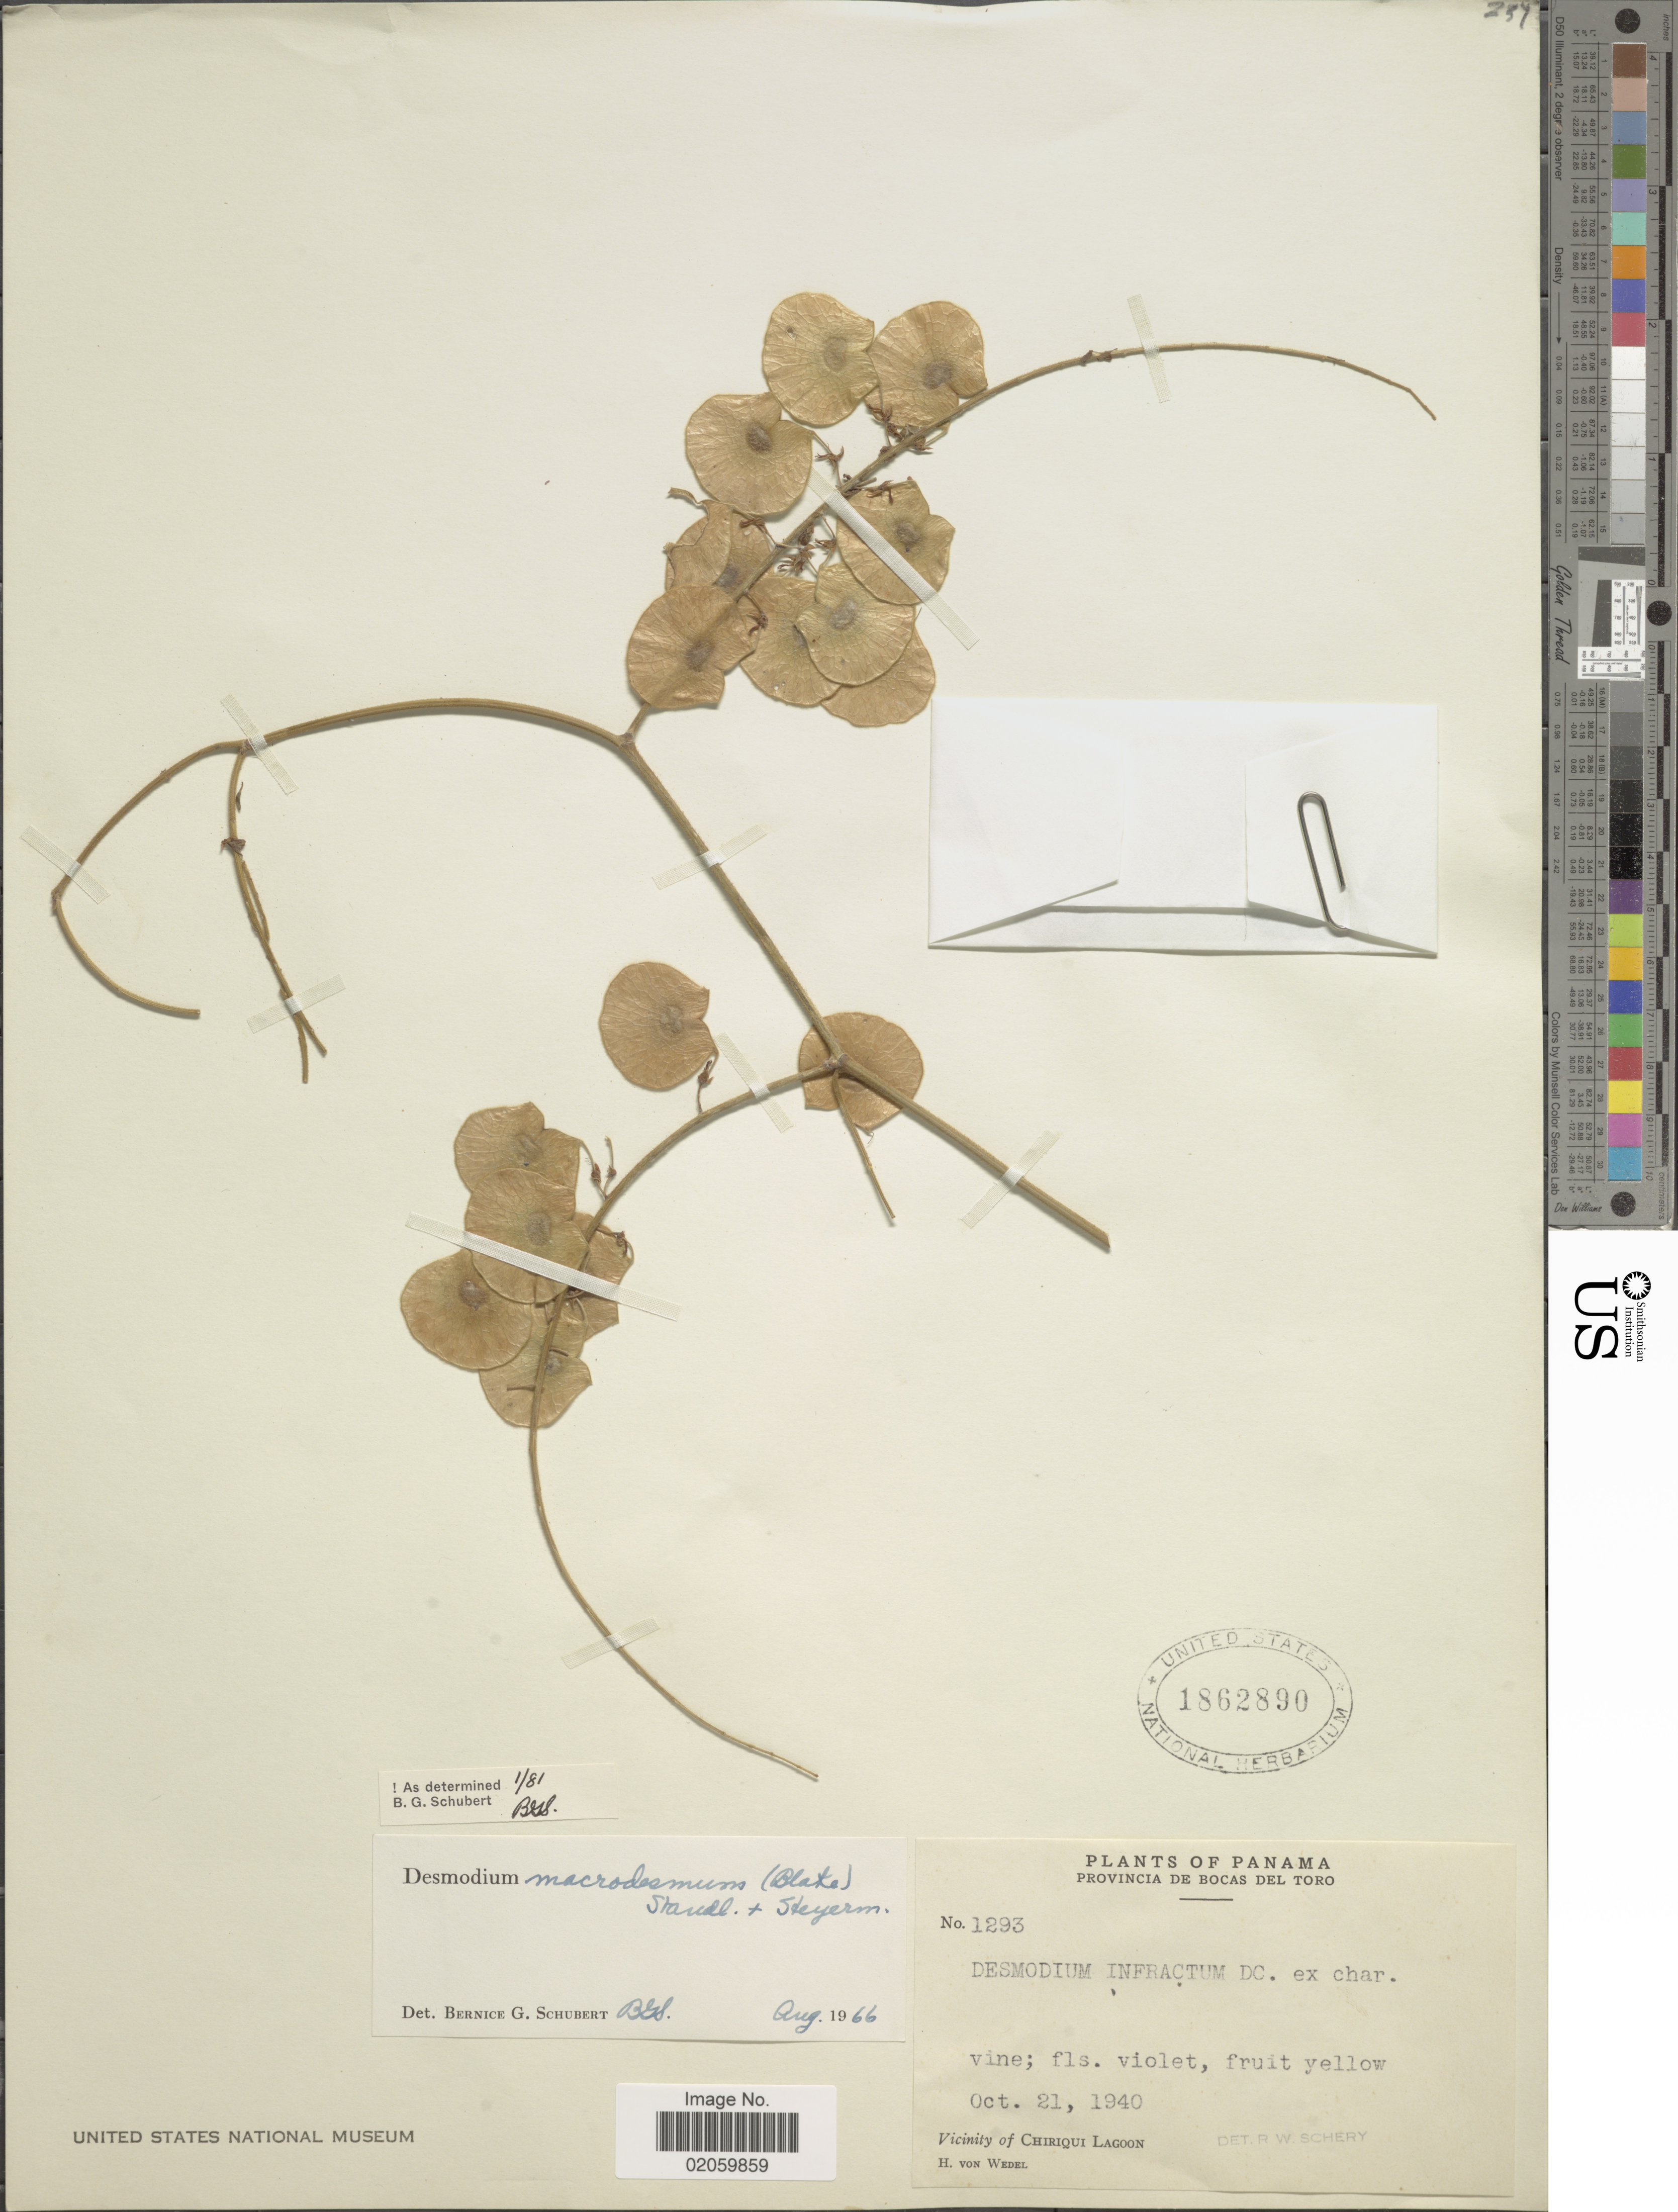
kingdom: Plantae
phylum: Tracheophyta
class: Magnoliopsida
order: Fabales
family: Fabaceae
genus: Desmodium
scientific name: Desmodium macrodesmum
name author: (S.F. Blake) Standl. & Steyerm.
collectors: H. von Wedel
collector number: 1293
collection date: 1940-10-21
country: Panama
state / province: Bocas del Toro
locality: Vicinity of Chirqui Lagoon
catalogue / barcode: US 1862890